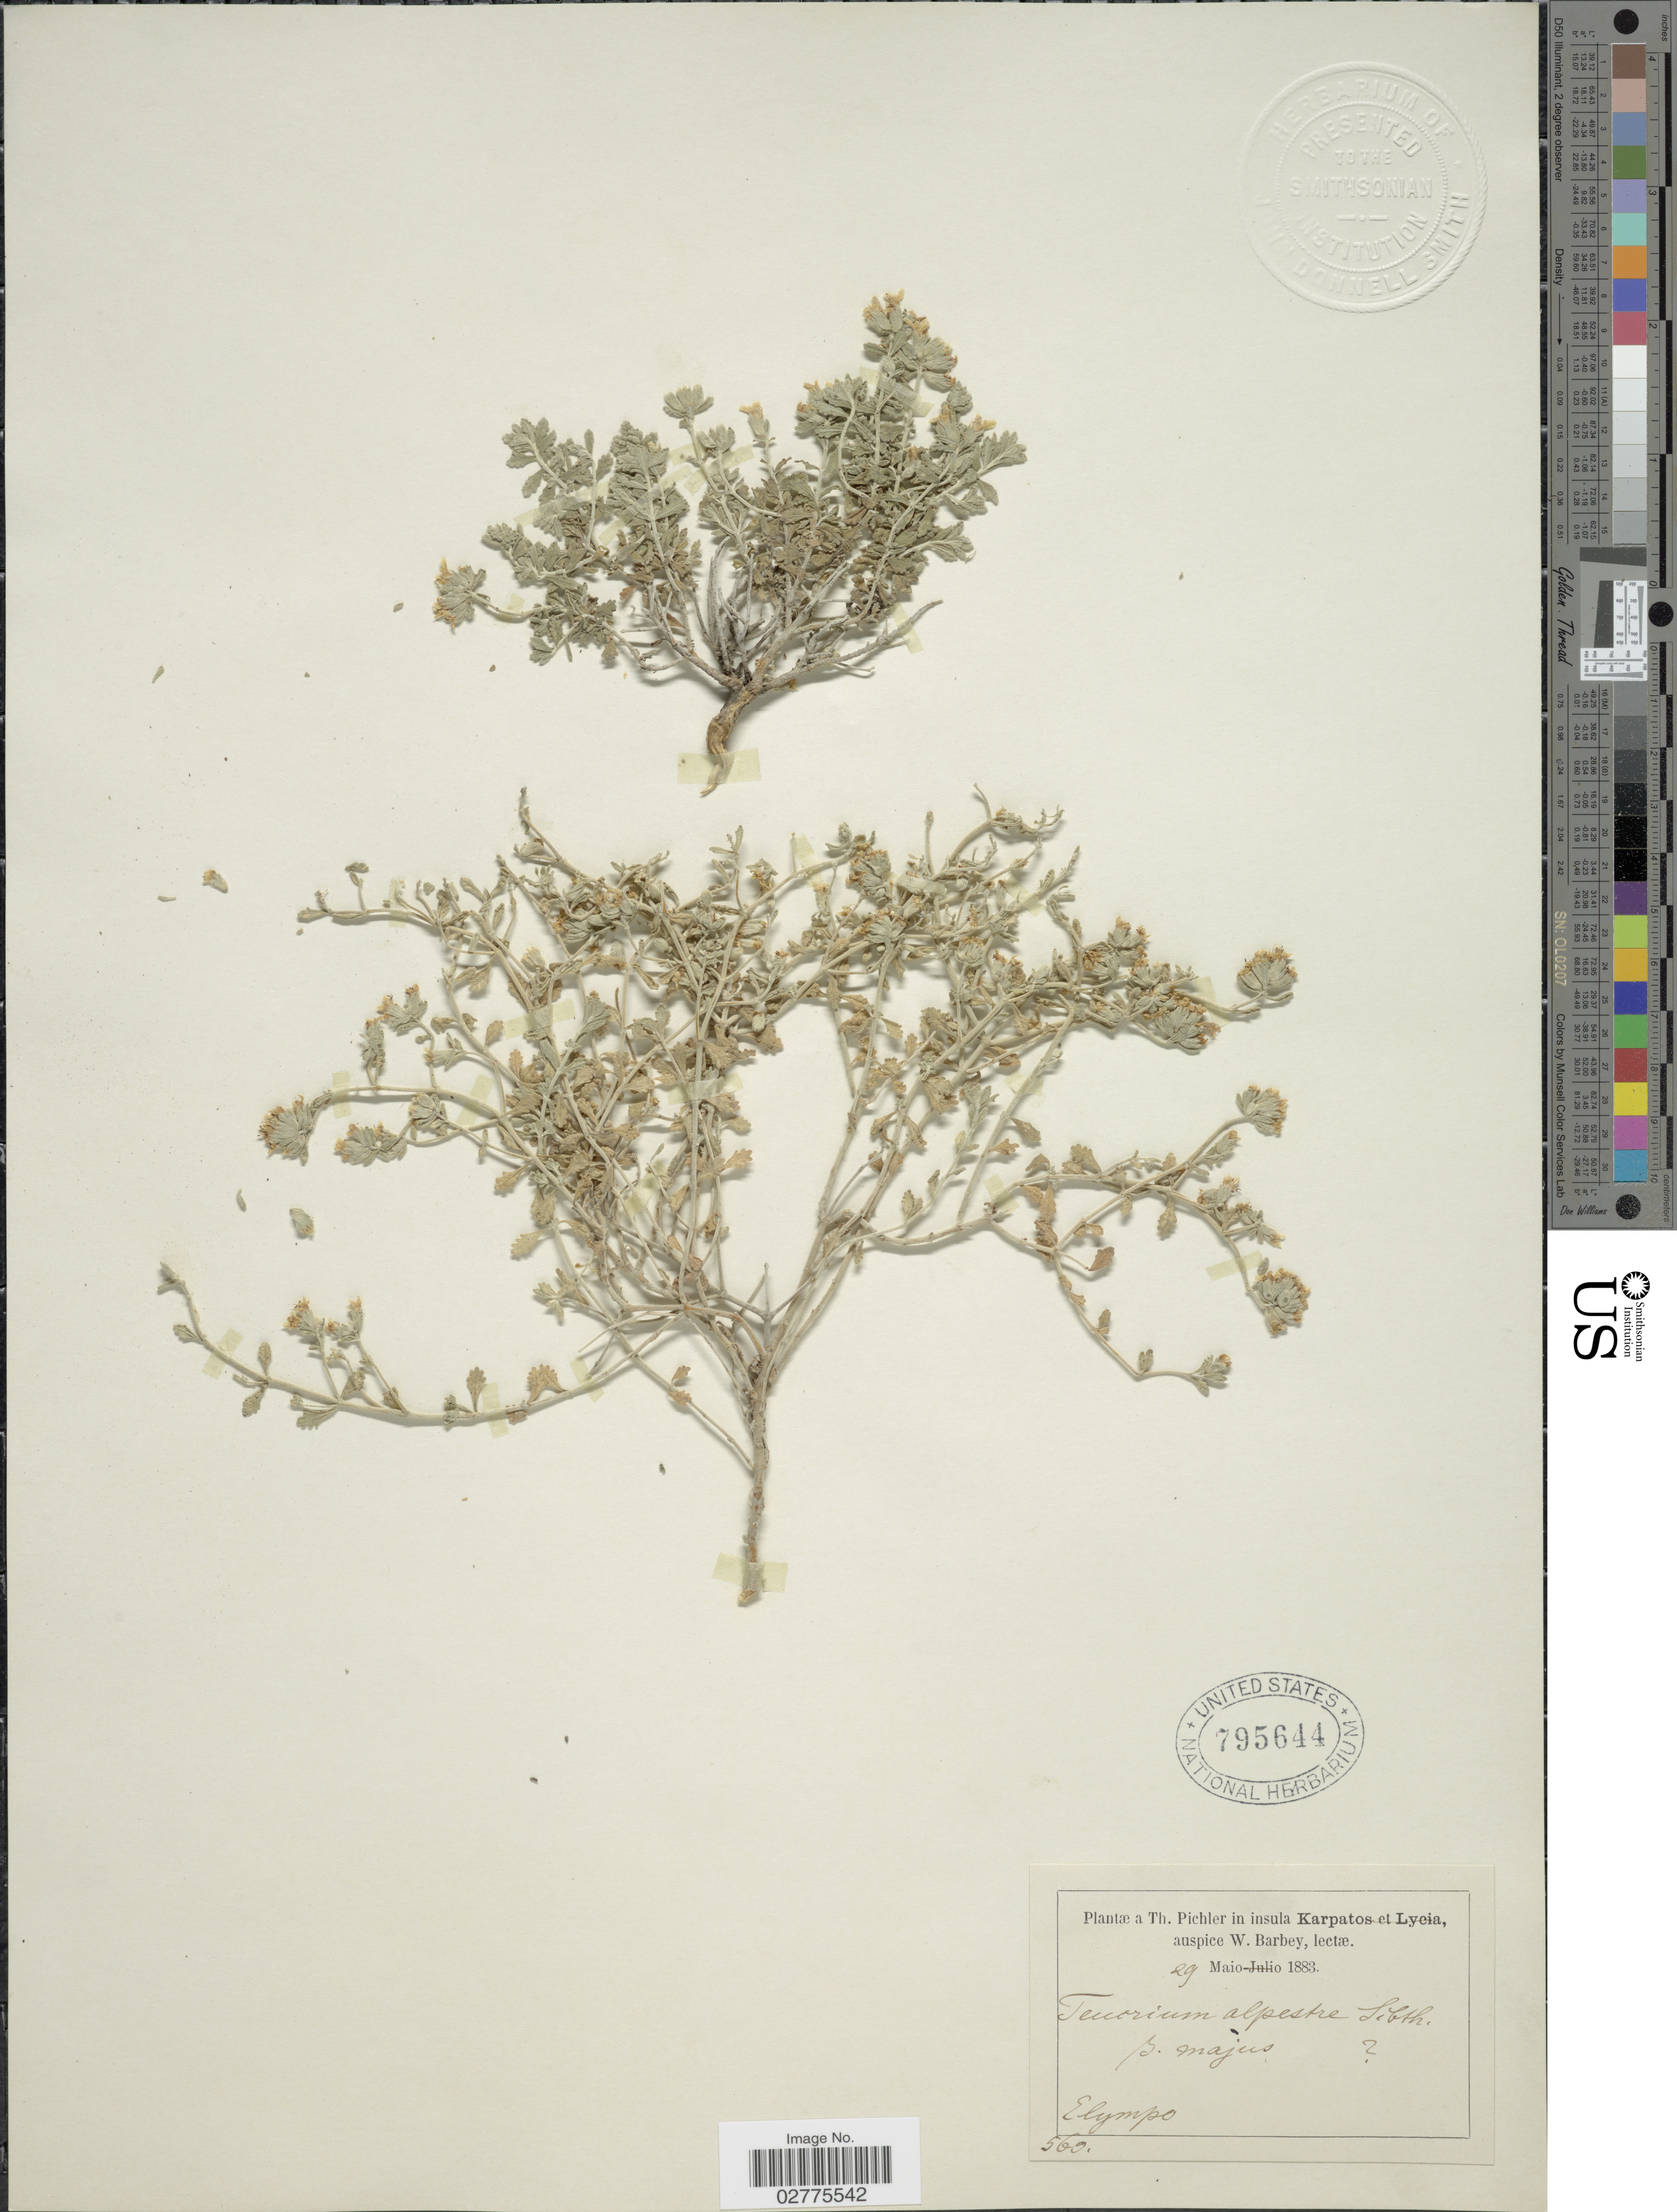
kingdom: Plantae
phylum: Tracheophyta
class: Magnoliopsida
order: Lamiales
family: Lamiaceae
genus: Teucrium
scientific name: Teucrium alpestre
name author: Sibth. & Sm.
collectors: T. Pichler & W. Barbey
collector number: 560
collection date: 1883-05-29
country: Greece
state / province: South Aegean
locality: Insula Karpatos, Elympo.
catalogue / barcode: US 795644